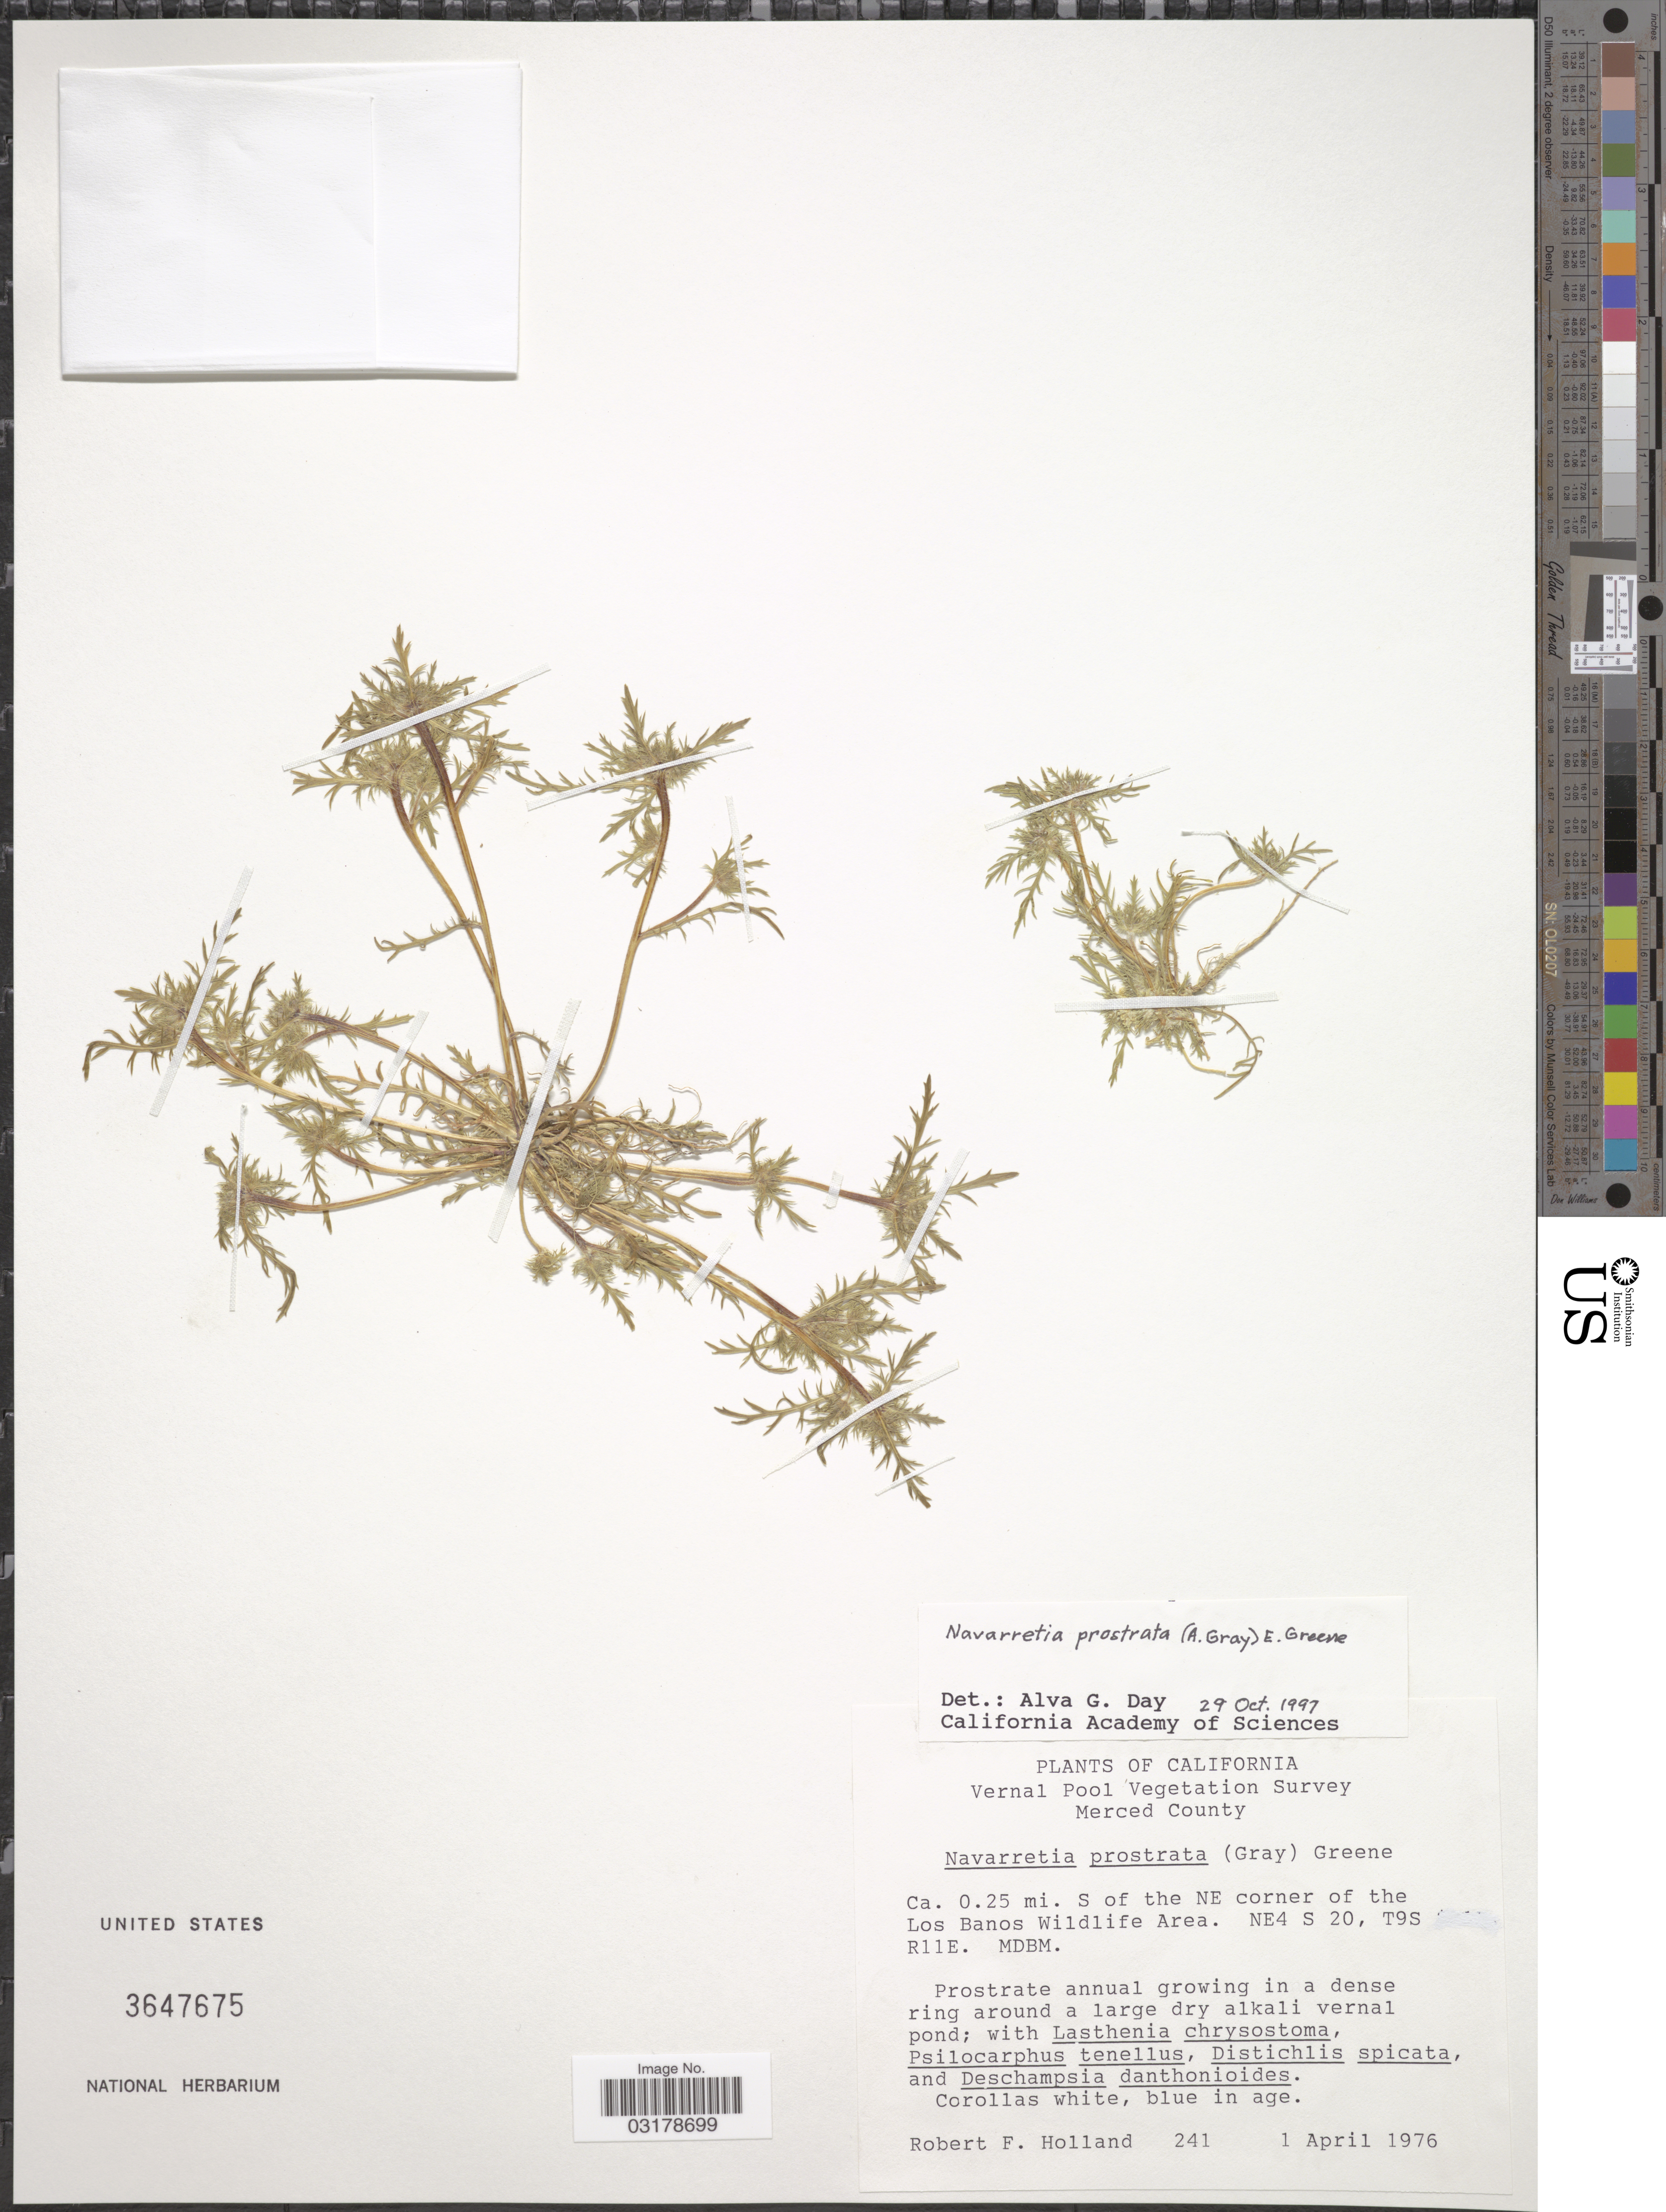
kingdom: Plantae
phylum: Tracheophyta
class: Magnoliopsida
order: Ericales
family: Polemoniaceae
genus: Navarretia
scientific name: Navarretia prostrata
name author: (A. Gray) S.W. Greene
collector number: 241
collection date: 1976-04-01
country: United States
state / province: California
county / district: Merced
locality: Vernal Pool Vegetation Survey. Merced County. Ca. 0.25 mi. S of the NE corner of the Los Banos Wildlife Area. NE4 S20, T9S R11E. MDBM.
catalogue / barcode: US 3647675